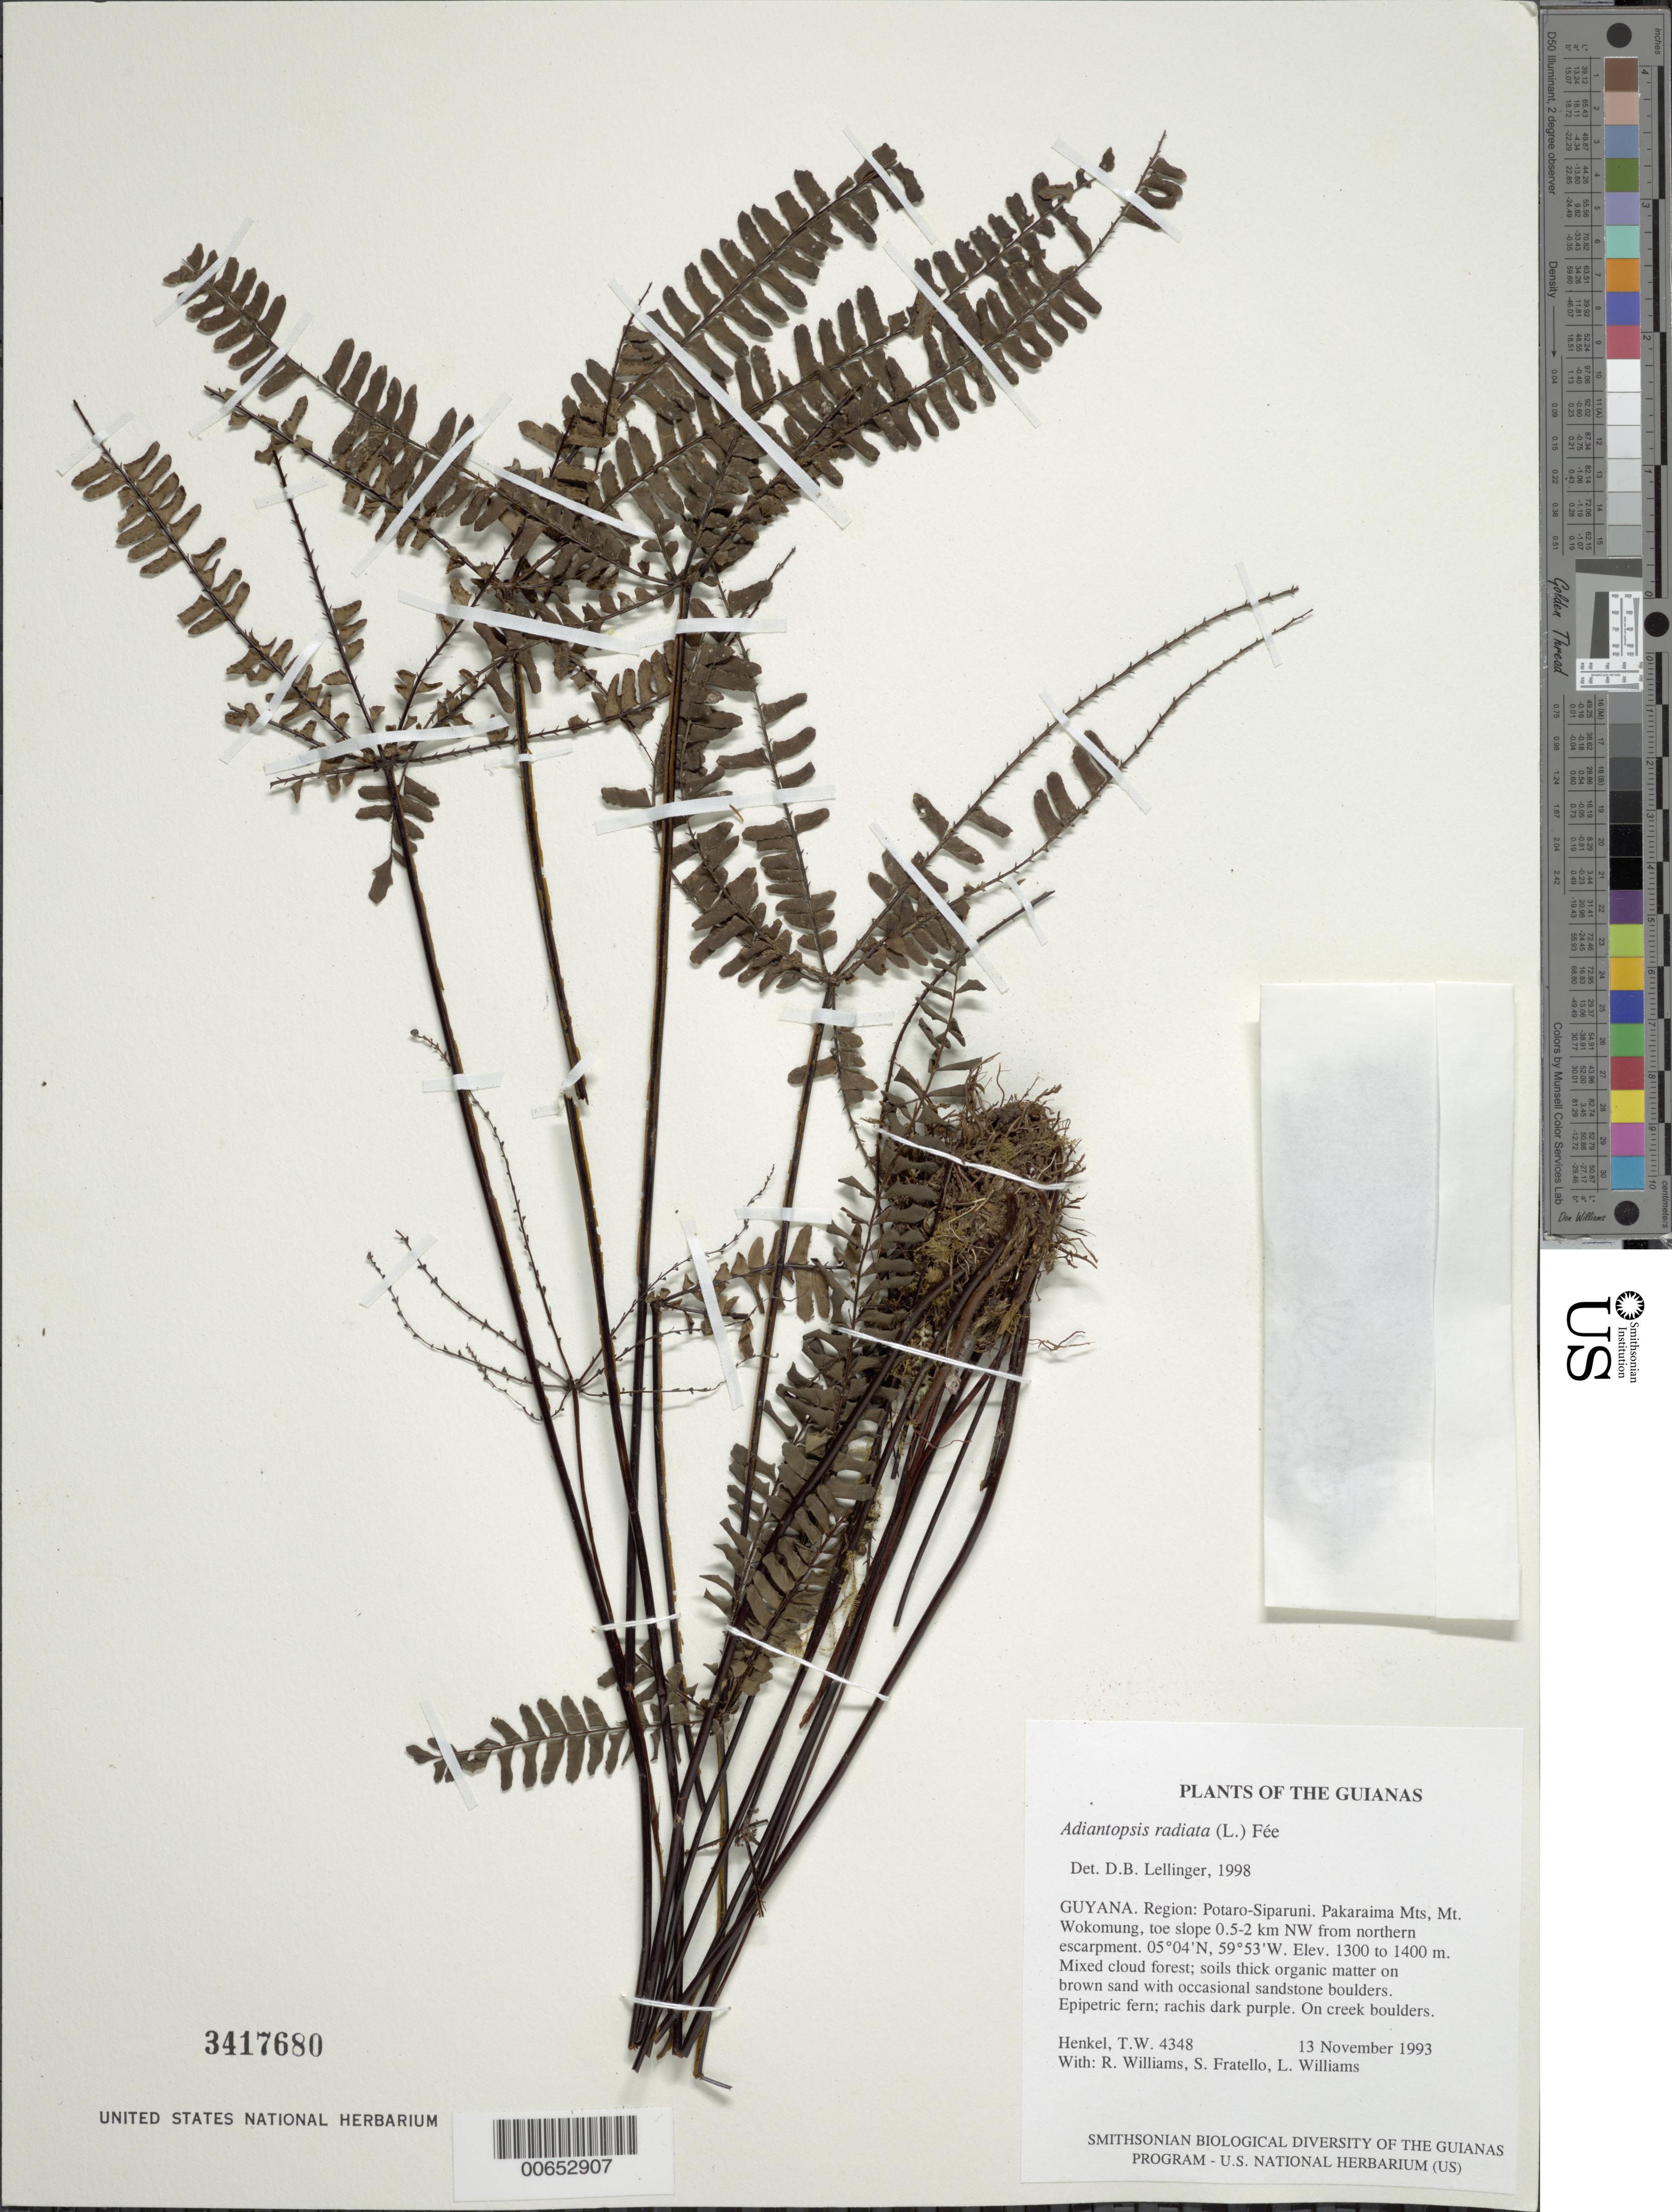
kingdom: Plantae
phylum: Tracheophyta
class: Polypodiopsida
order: Polypodiales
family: Pteridaceae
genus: Adiantopsis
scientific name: Adiantopsis radiata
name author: (L.) Fée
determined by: Lellinger, David B., (BOT), Smithsonian Institution - National Museum of Natural History (UNITED STATES)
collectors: T. Henkel, R. Williams, S. Fratello & L. Williams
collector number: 4348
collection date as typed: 13 November 1993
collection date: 1993-11-13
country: Guyana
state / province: Potaro-Siparuni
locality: Pakaraima Mts, Mt. Wokomung, toe slope 0.5-2 km NW from northern escarpment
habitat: Mixed cloud forest; soils thick organic matter on brown sand with occasional sandstone boulders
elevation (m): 1300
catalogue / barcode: US 3417680